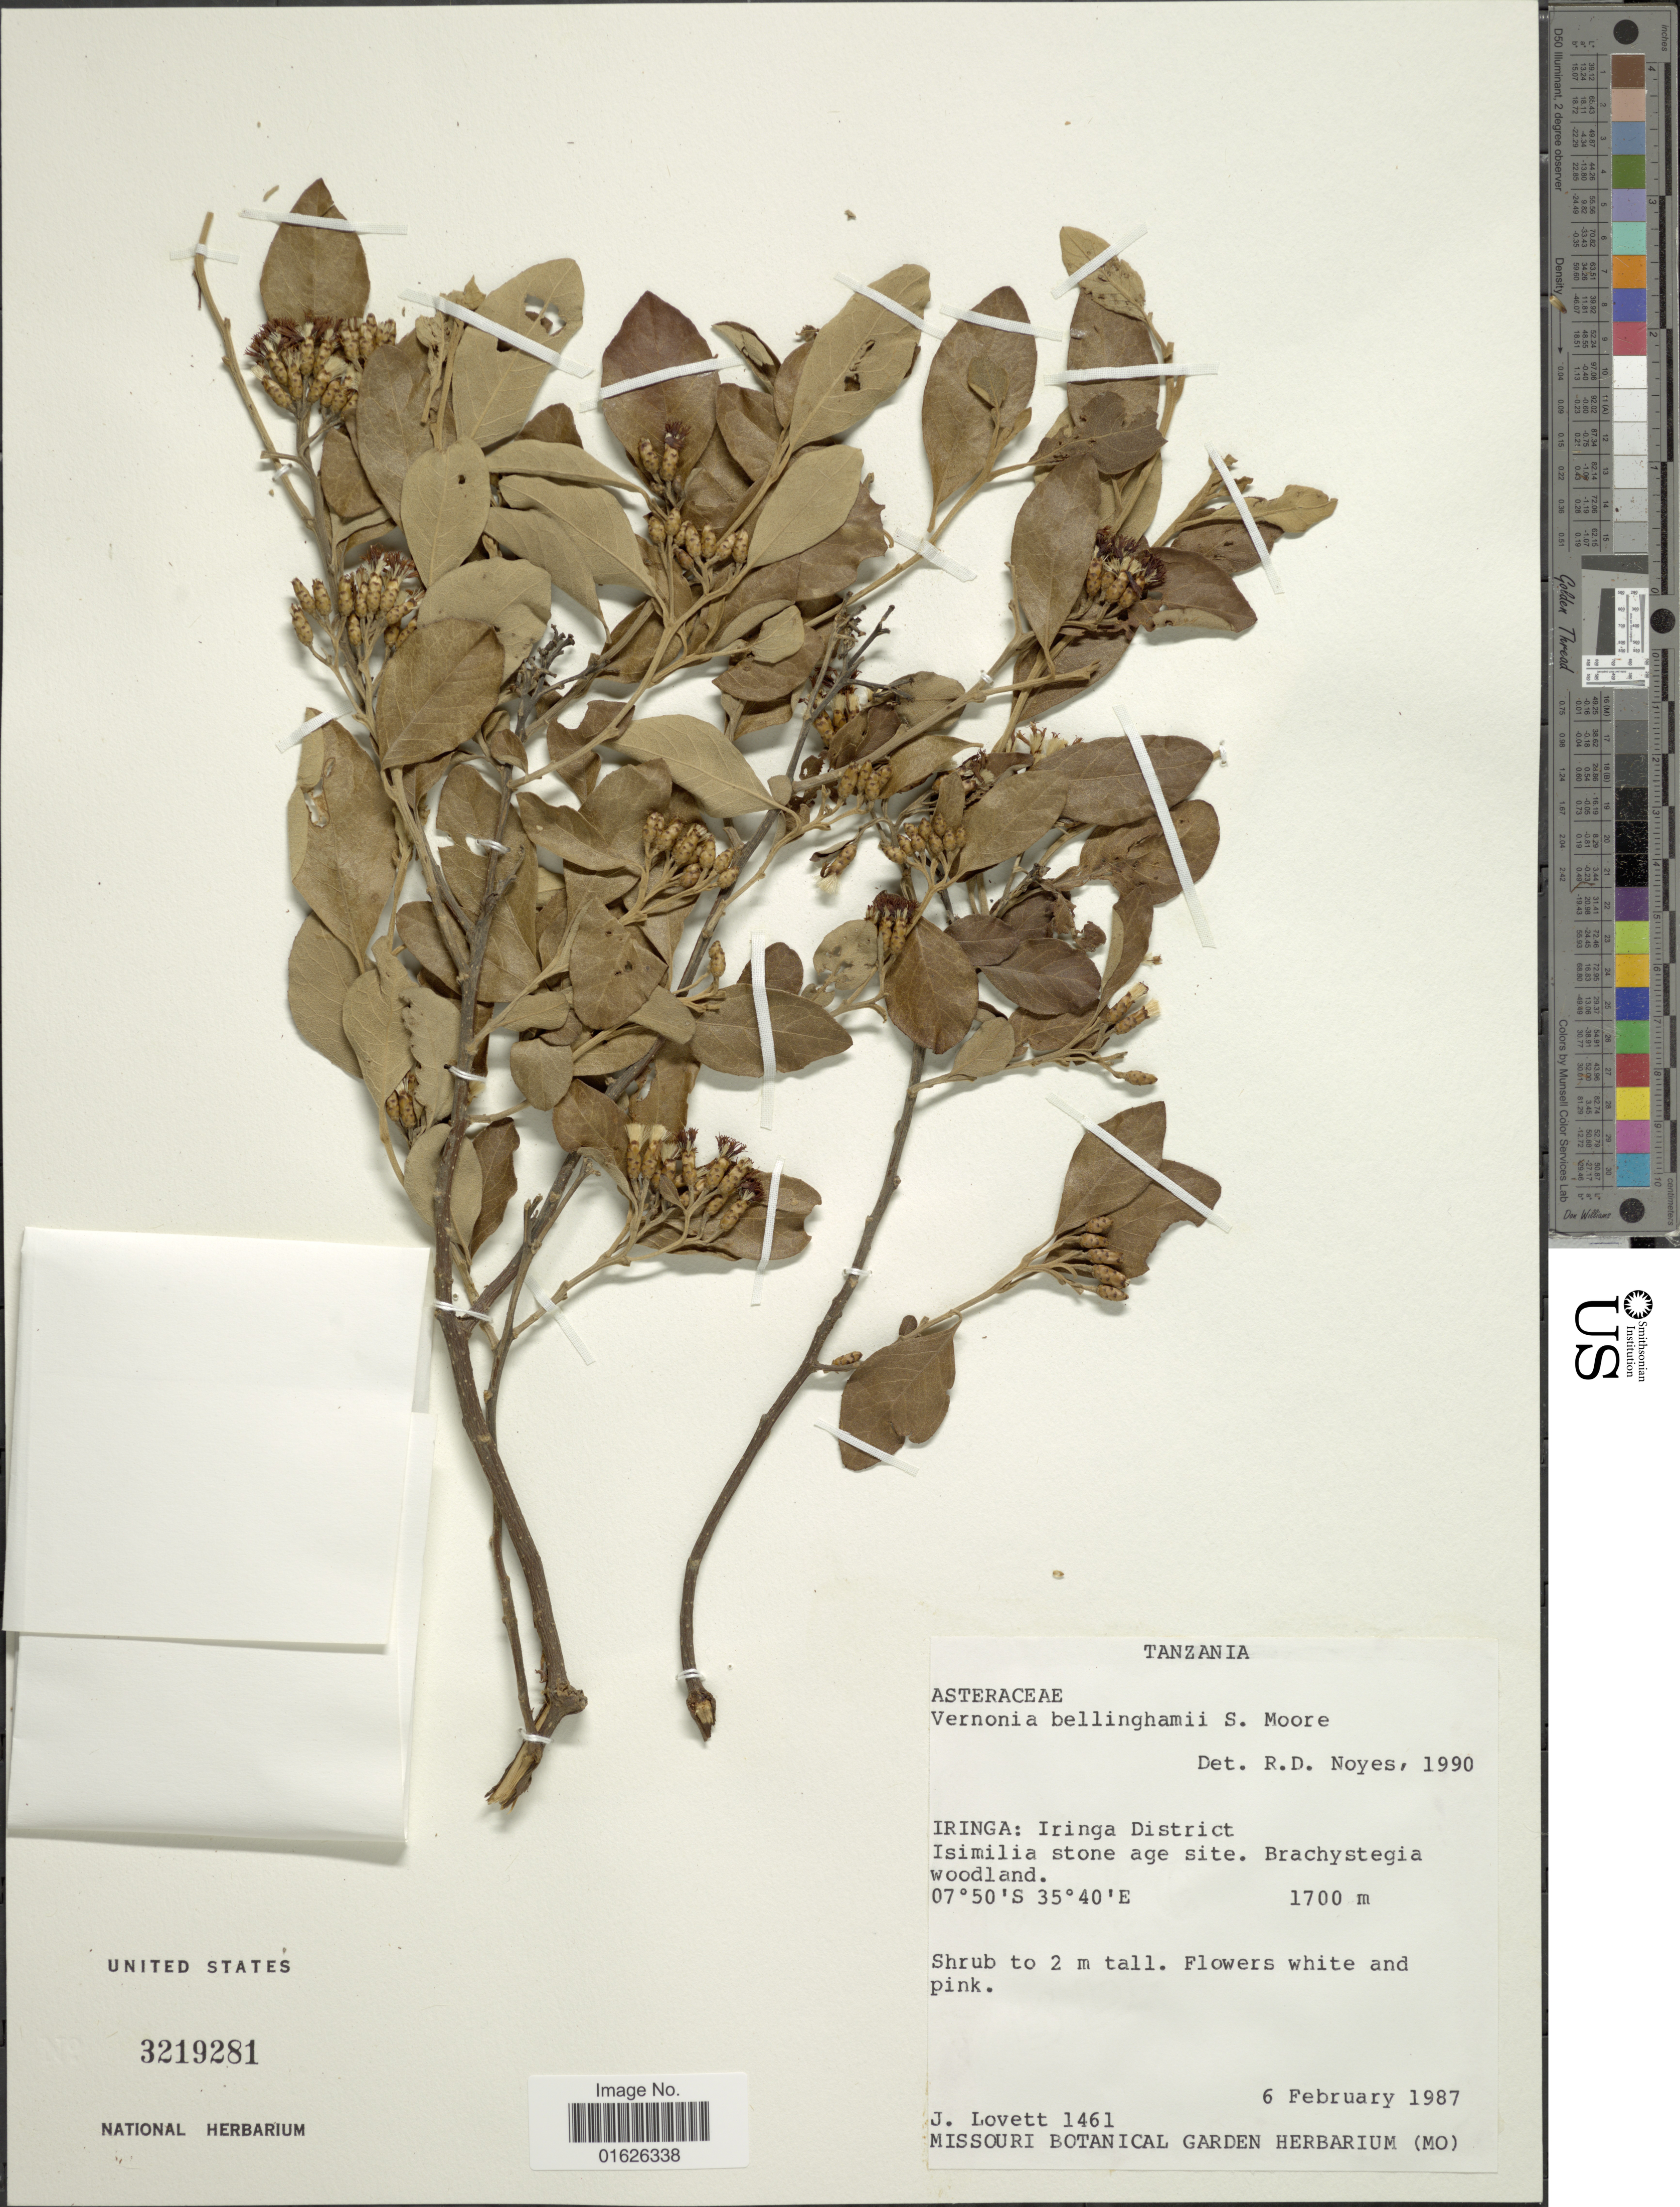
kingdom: Plantae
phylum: Tracheophyta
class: Magnoliopsida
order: Asterales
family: Asteraceae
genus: Gymnanthemum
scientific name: Gymnanthemum bellinghamii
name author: (S. Moore) H. Rob.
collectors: J. Lovett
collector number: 1461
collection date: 1987-02-06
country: Tanzania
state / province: Iringa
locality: Iranga District, Isimilia stone age site.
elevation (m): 1700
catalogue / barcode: US 3219281